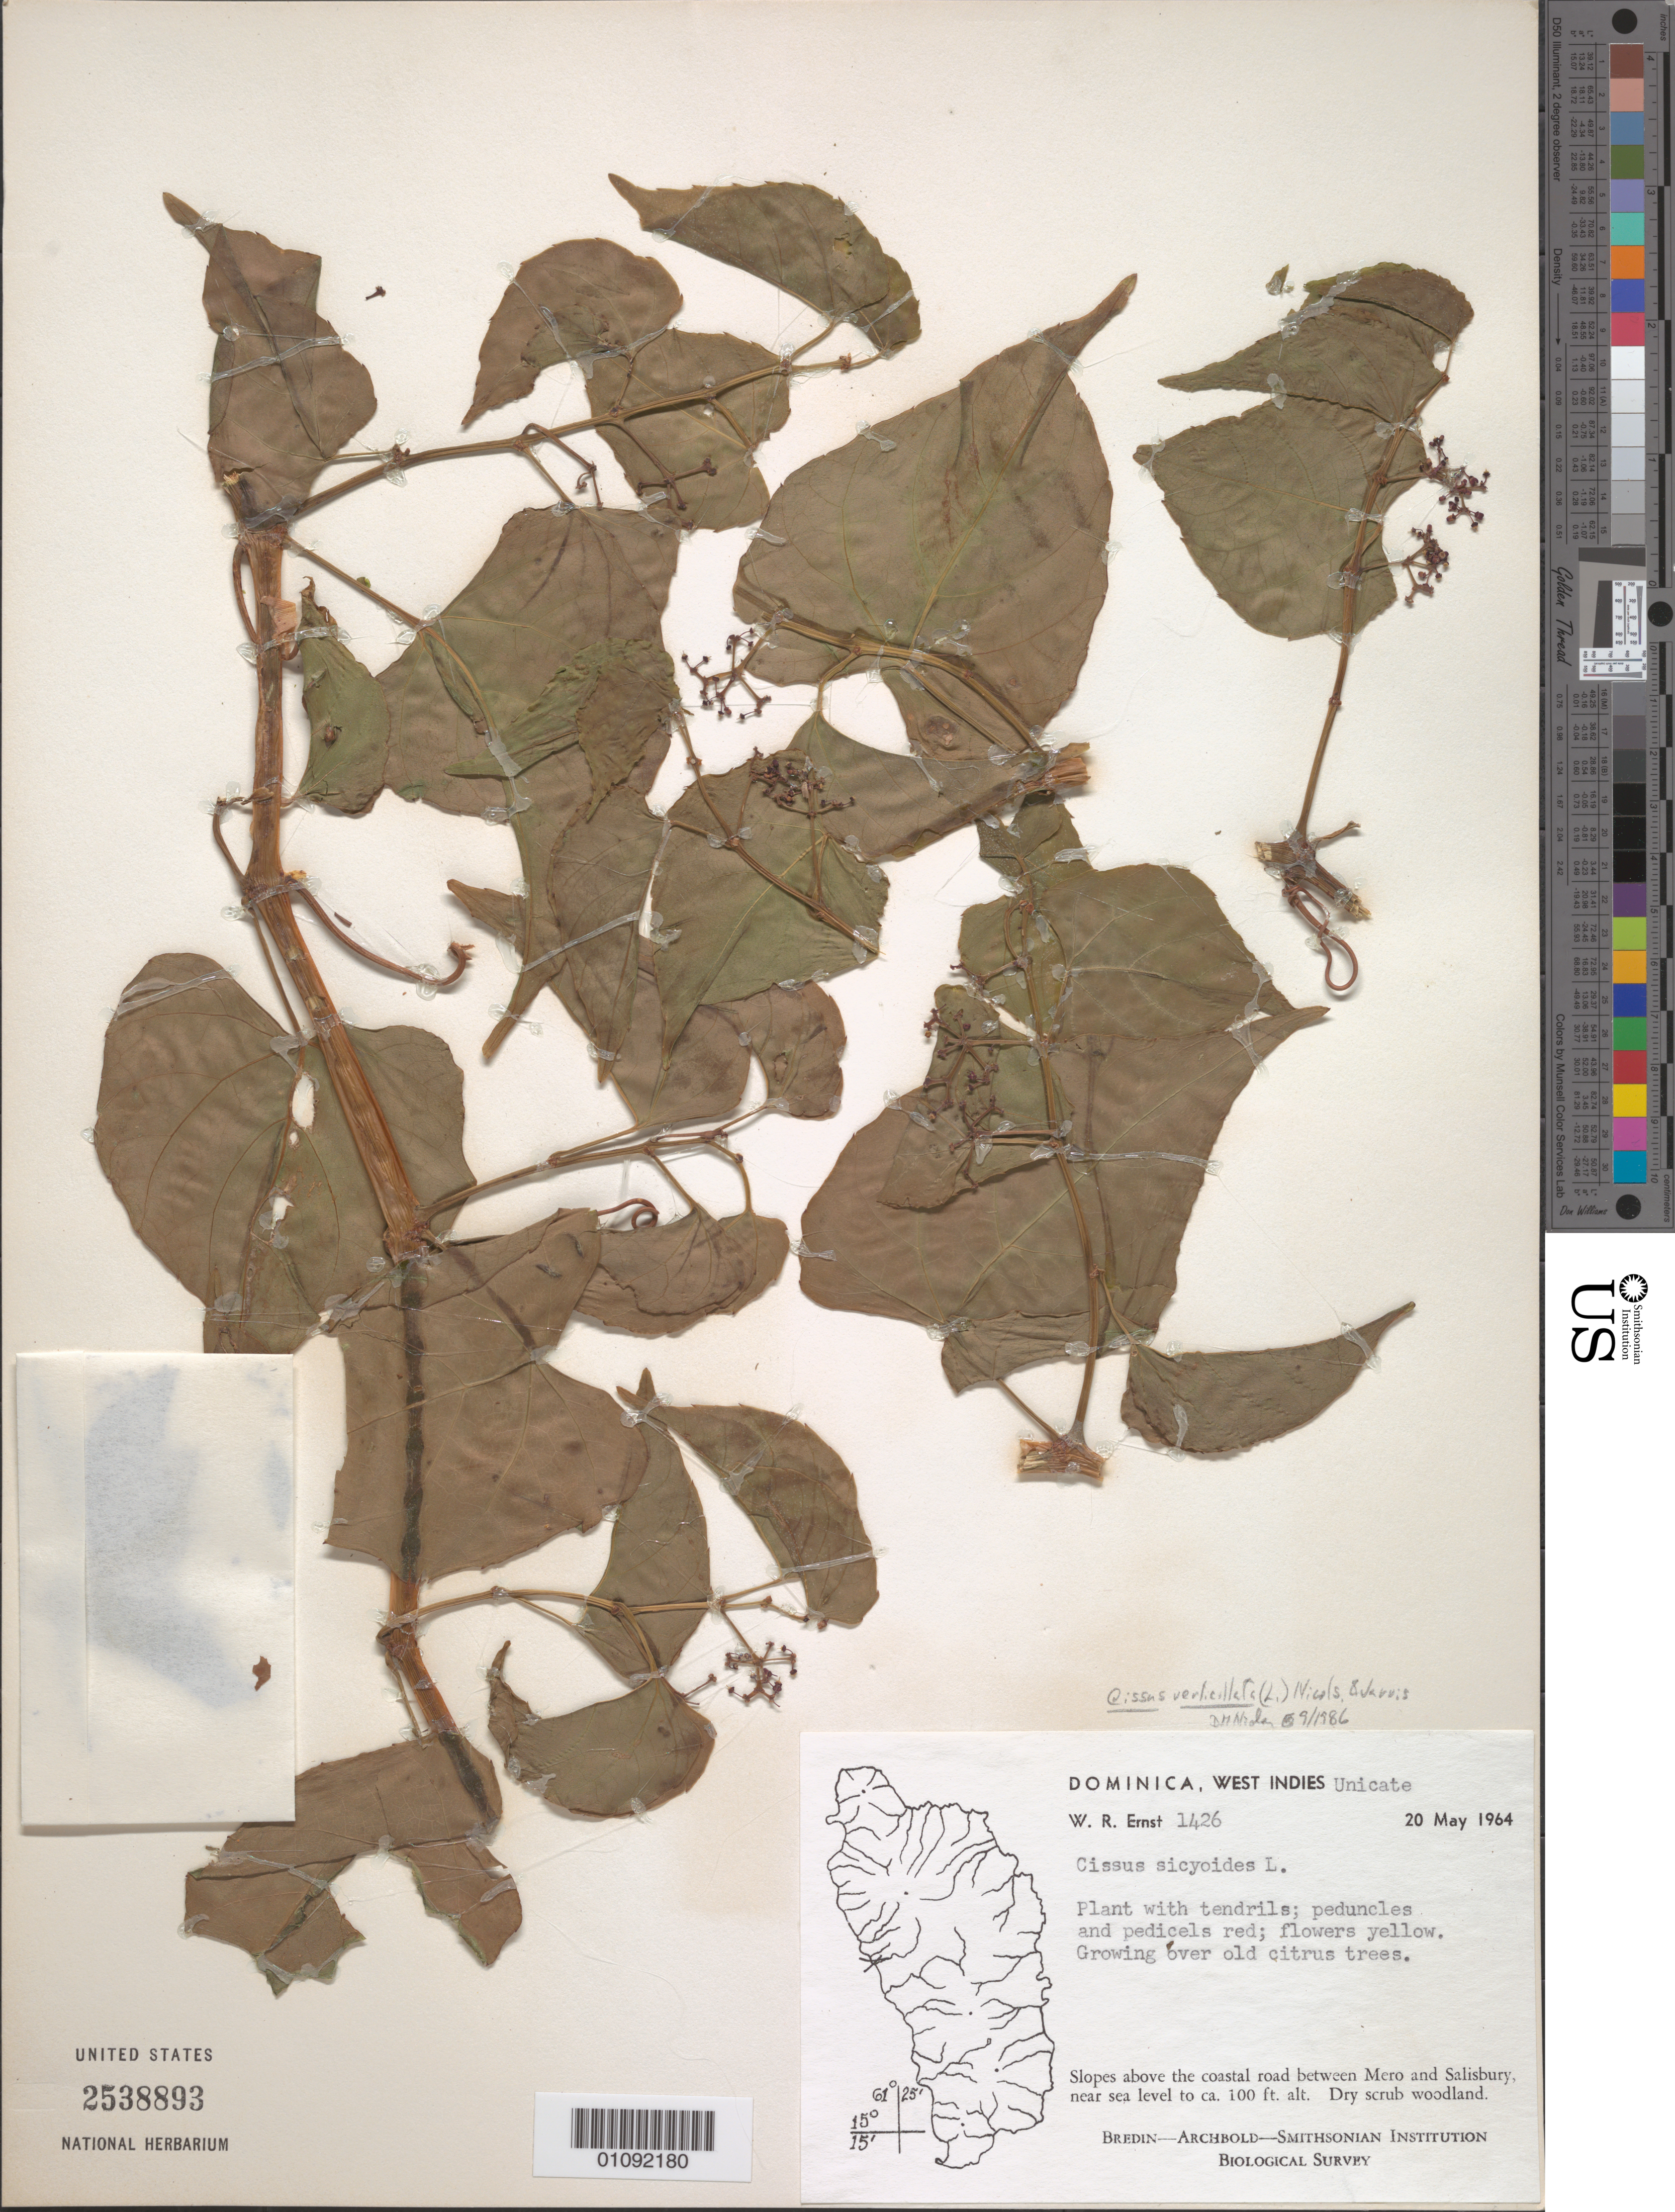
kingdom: Plantae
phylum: Tracheophyta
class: Magnoliopsida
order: Vitales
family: Vitaceae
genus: Cissus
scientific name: Cissus verticillata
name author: (L.) Nicolson & C.E. Jarvis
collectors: W. R. Ernst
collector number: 1426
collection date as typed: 20 May 1964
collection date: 1964-05-20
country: Dominica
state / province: St. Joseph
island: Dominica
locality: Slopes above the coastal road between Mero and Salisbury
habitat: Dry scrub woodland. Bredin-Archbold-Smithsonian Institution Biological Survey.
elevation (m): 0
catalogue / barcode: US 2538893